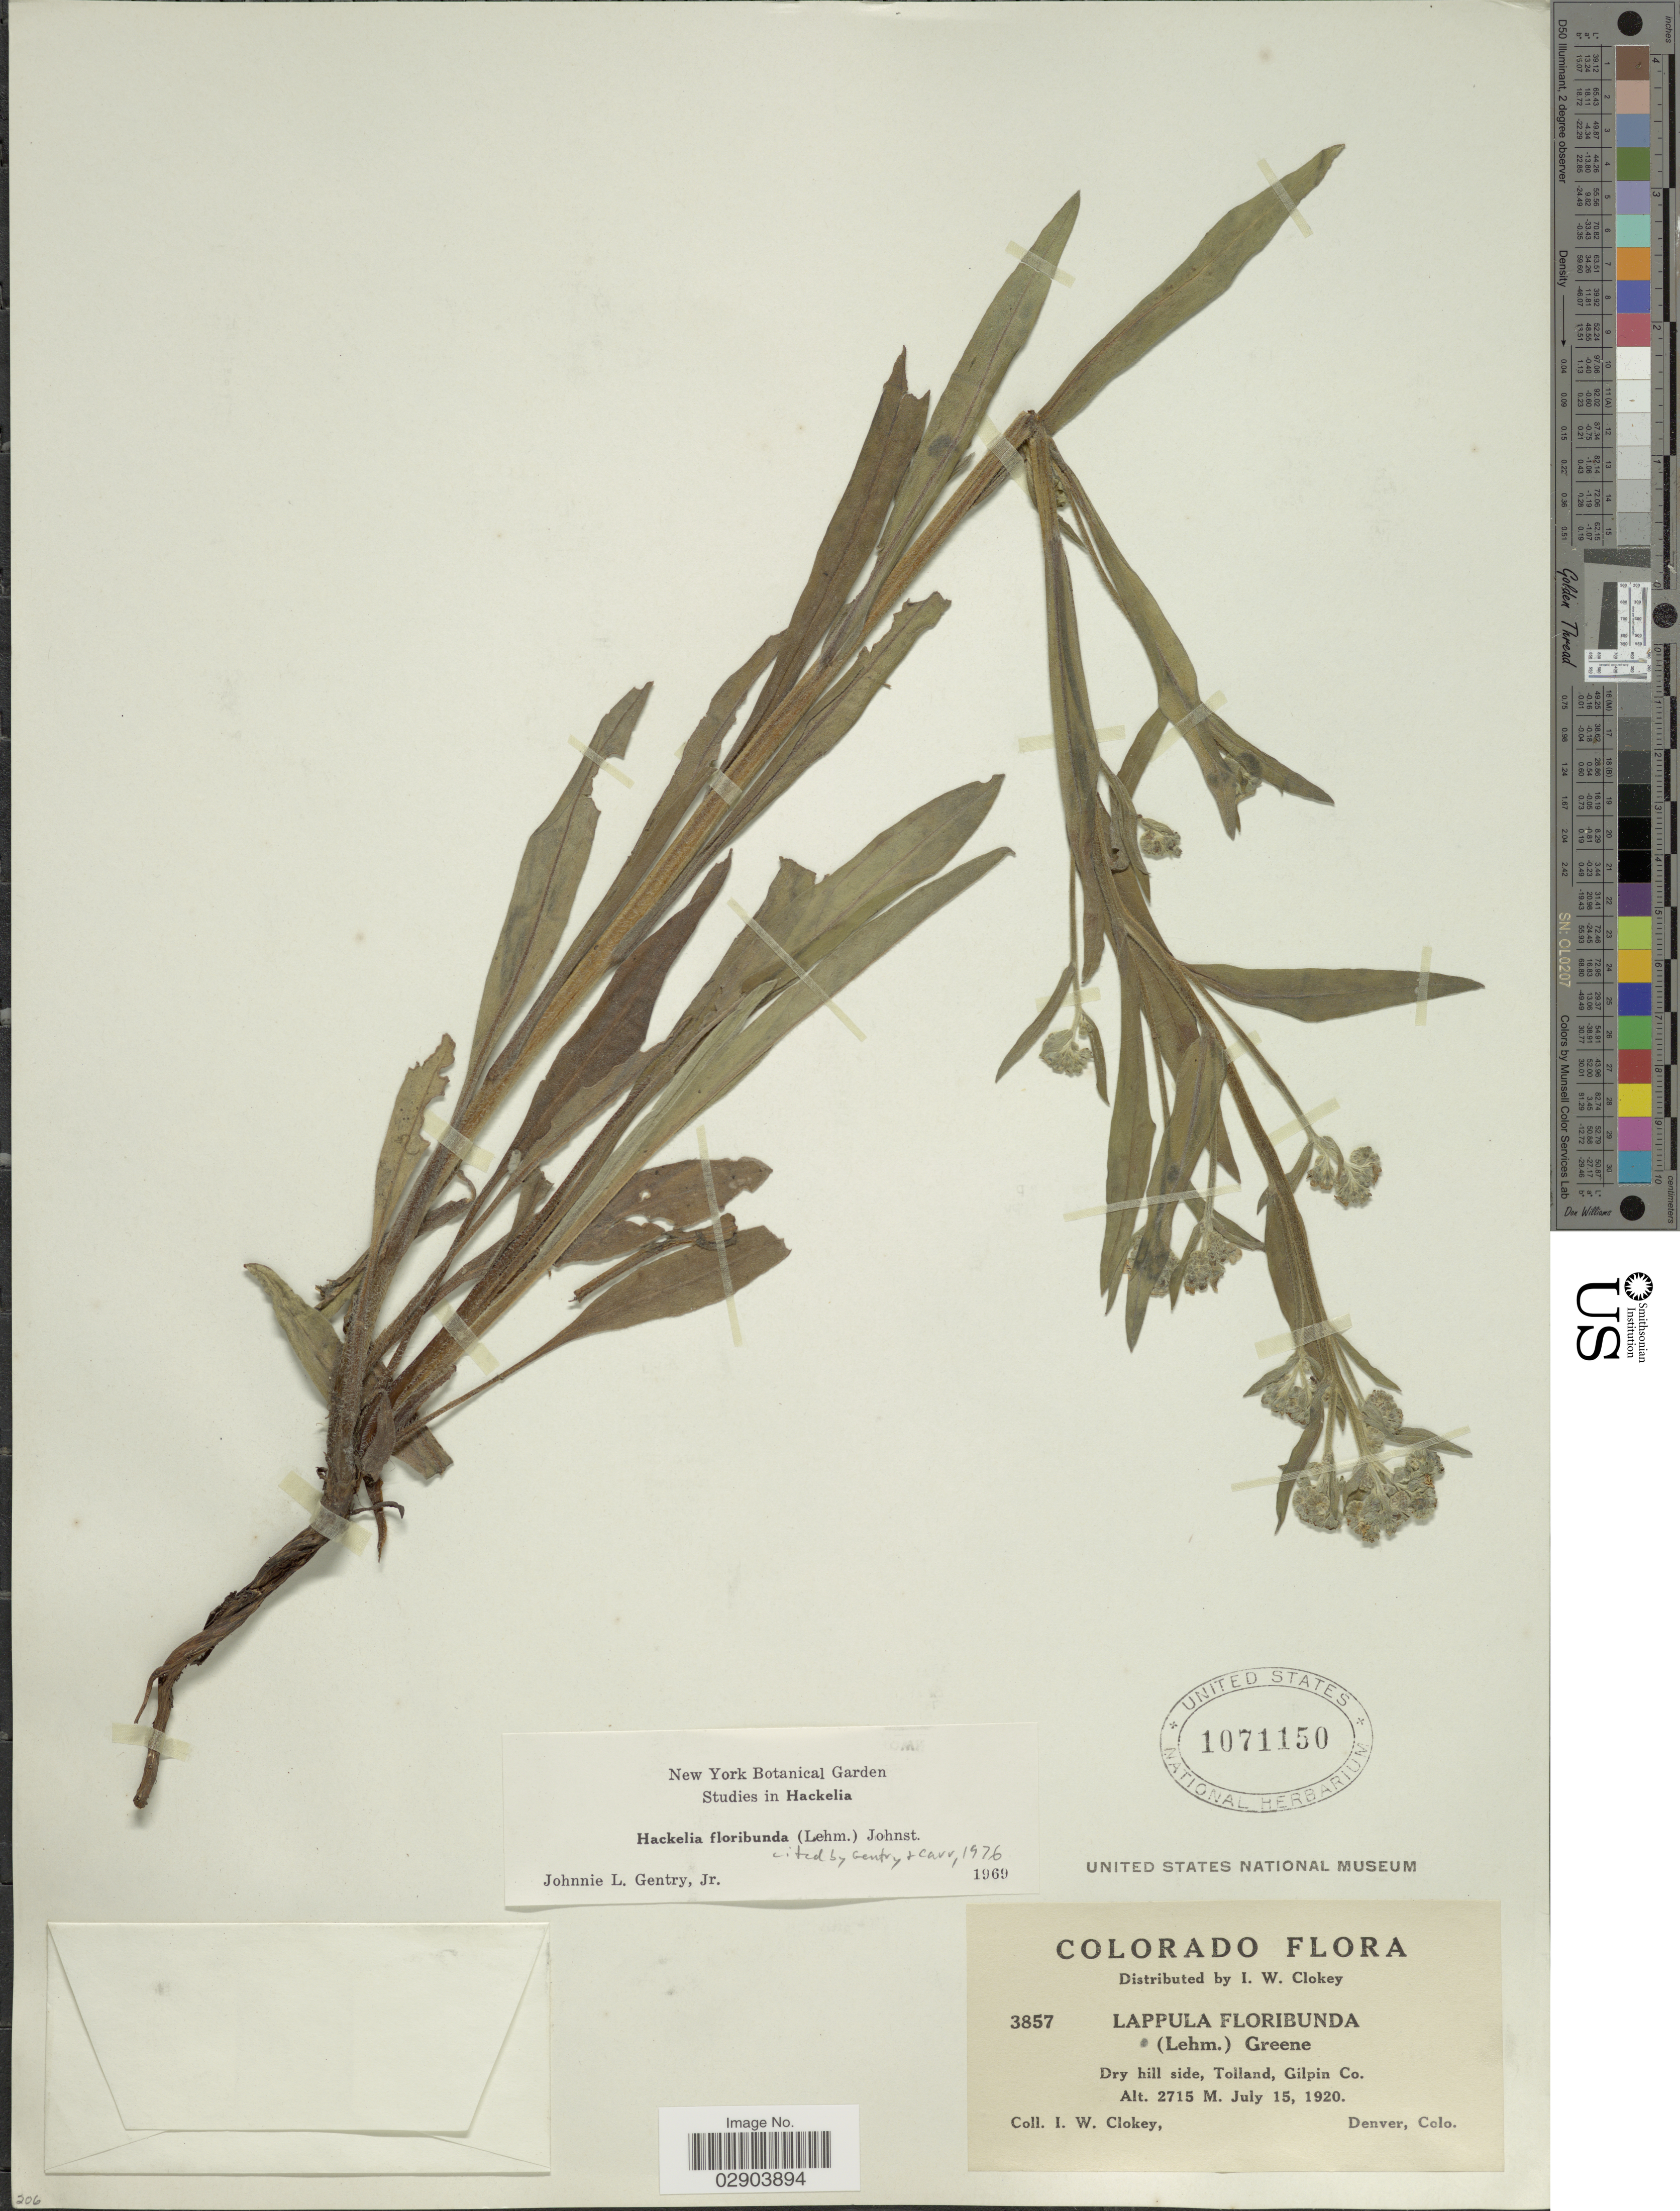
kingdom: Plantae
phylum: Tracheophyta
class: Magnoliopsida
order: Boraginales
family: Boraginaceae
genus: Hackelia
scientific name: Hackelia floribunda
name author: (Lehm.) I.M. Johnst.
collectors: I. W. Clokey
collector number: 3857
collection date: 1920-07-15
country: United States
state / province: Colorado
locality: Dry hill side, Tolland, Gilpin Co.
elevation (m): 2715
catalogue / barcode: US 1071150